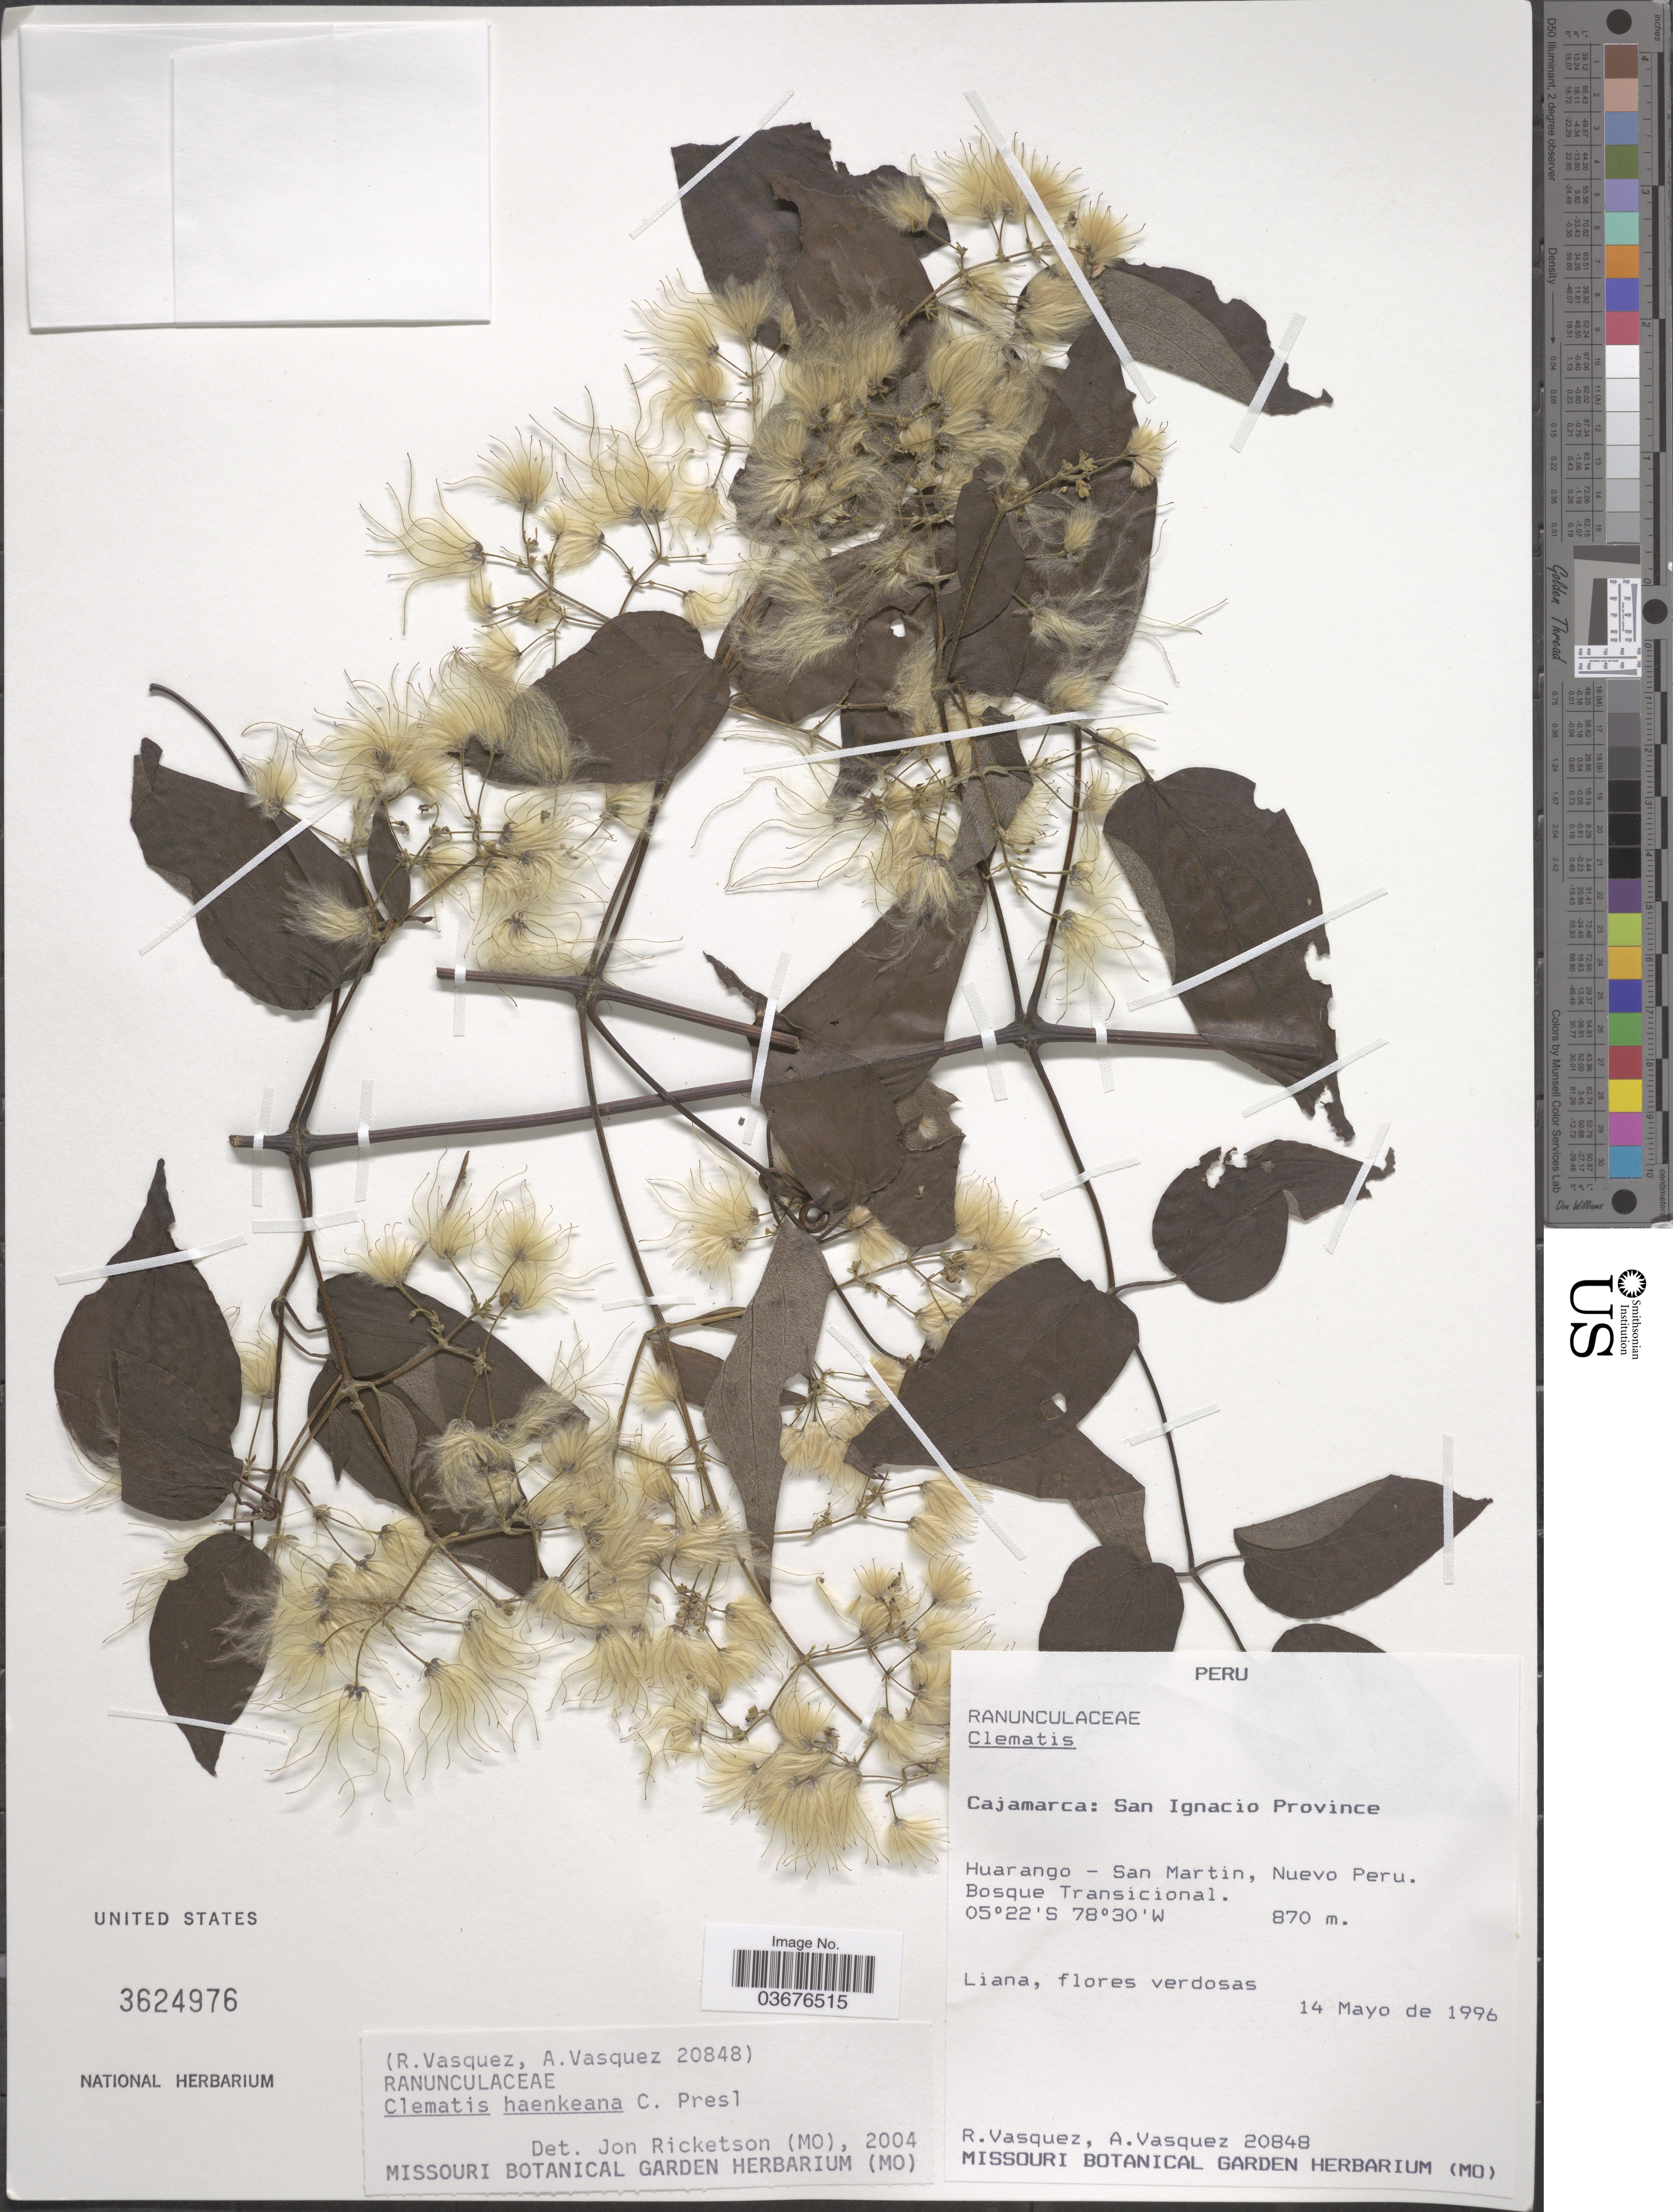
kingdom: Plantae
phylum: Tracheophyta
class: Magnoliopsida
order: Ranunculales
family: Ranunculaceae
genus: Clematis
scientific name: Clematis haenkeana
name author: C. Presl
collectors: R. Vasquez & A. Vasquez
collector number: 20848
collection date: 1996-05-14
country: Peru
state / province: Cajamarca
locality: San Ignacio Province. Huarango - San Martin, Nuevo Peru.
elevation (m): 870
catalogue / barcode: US 3624976